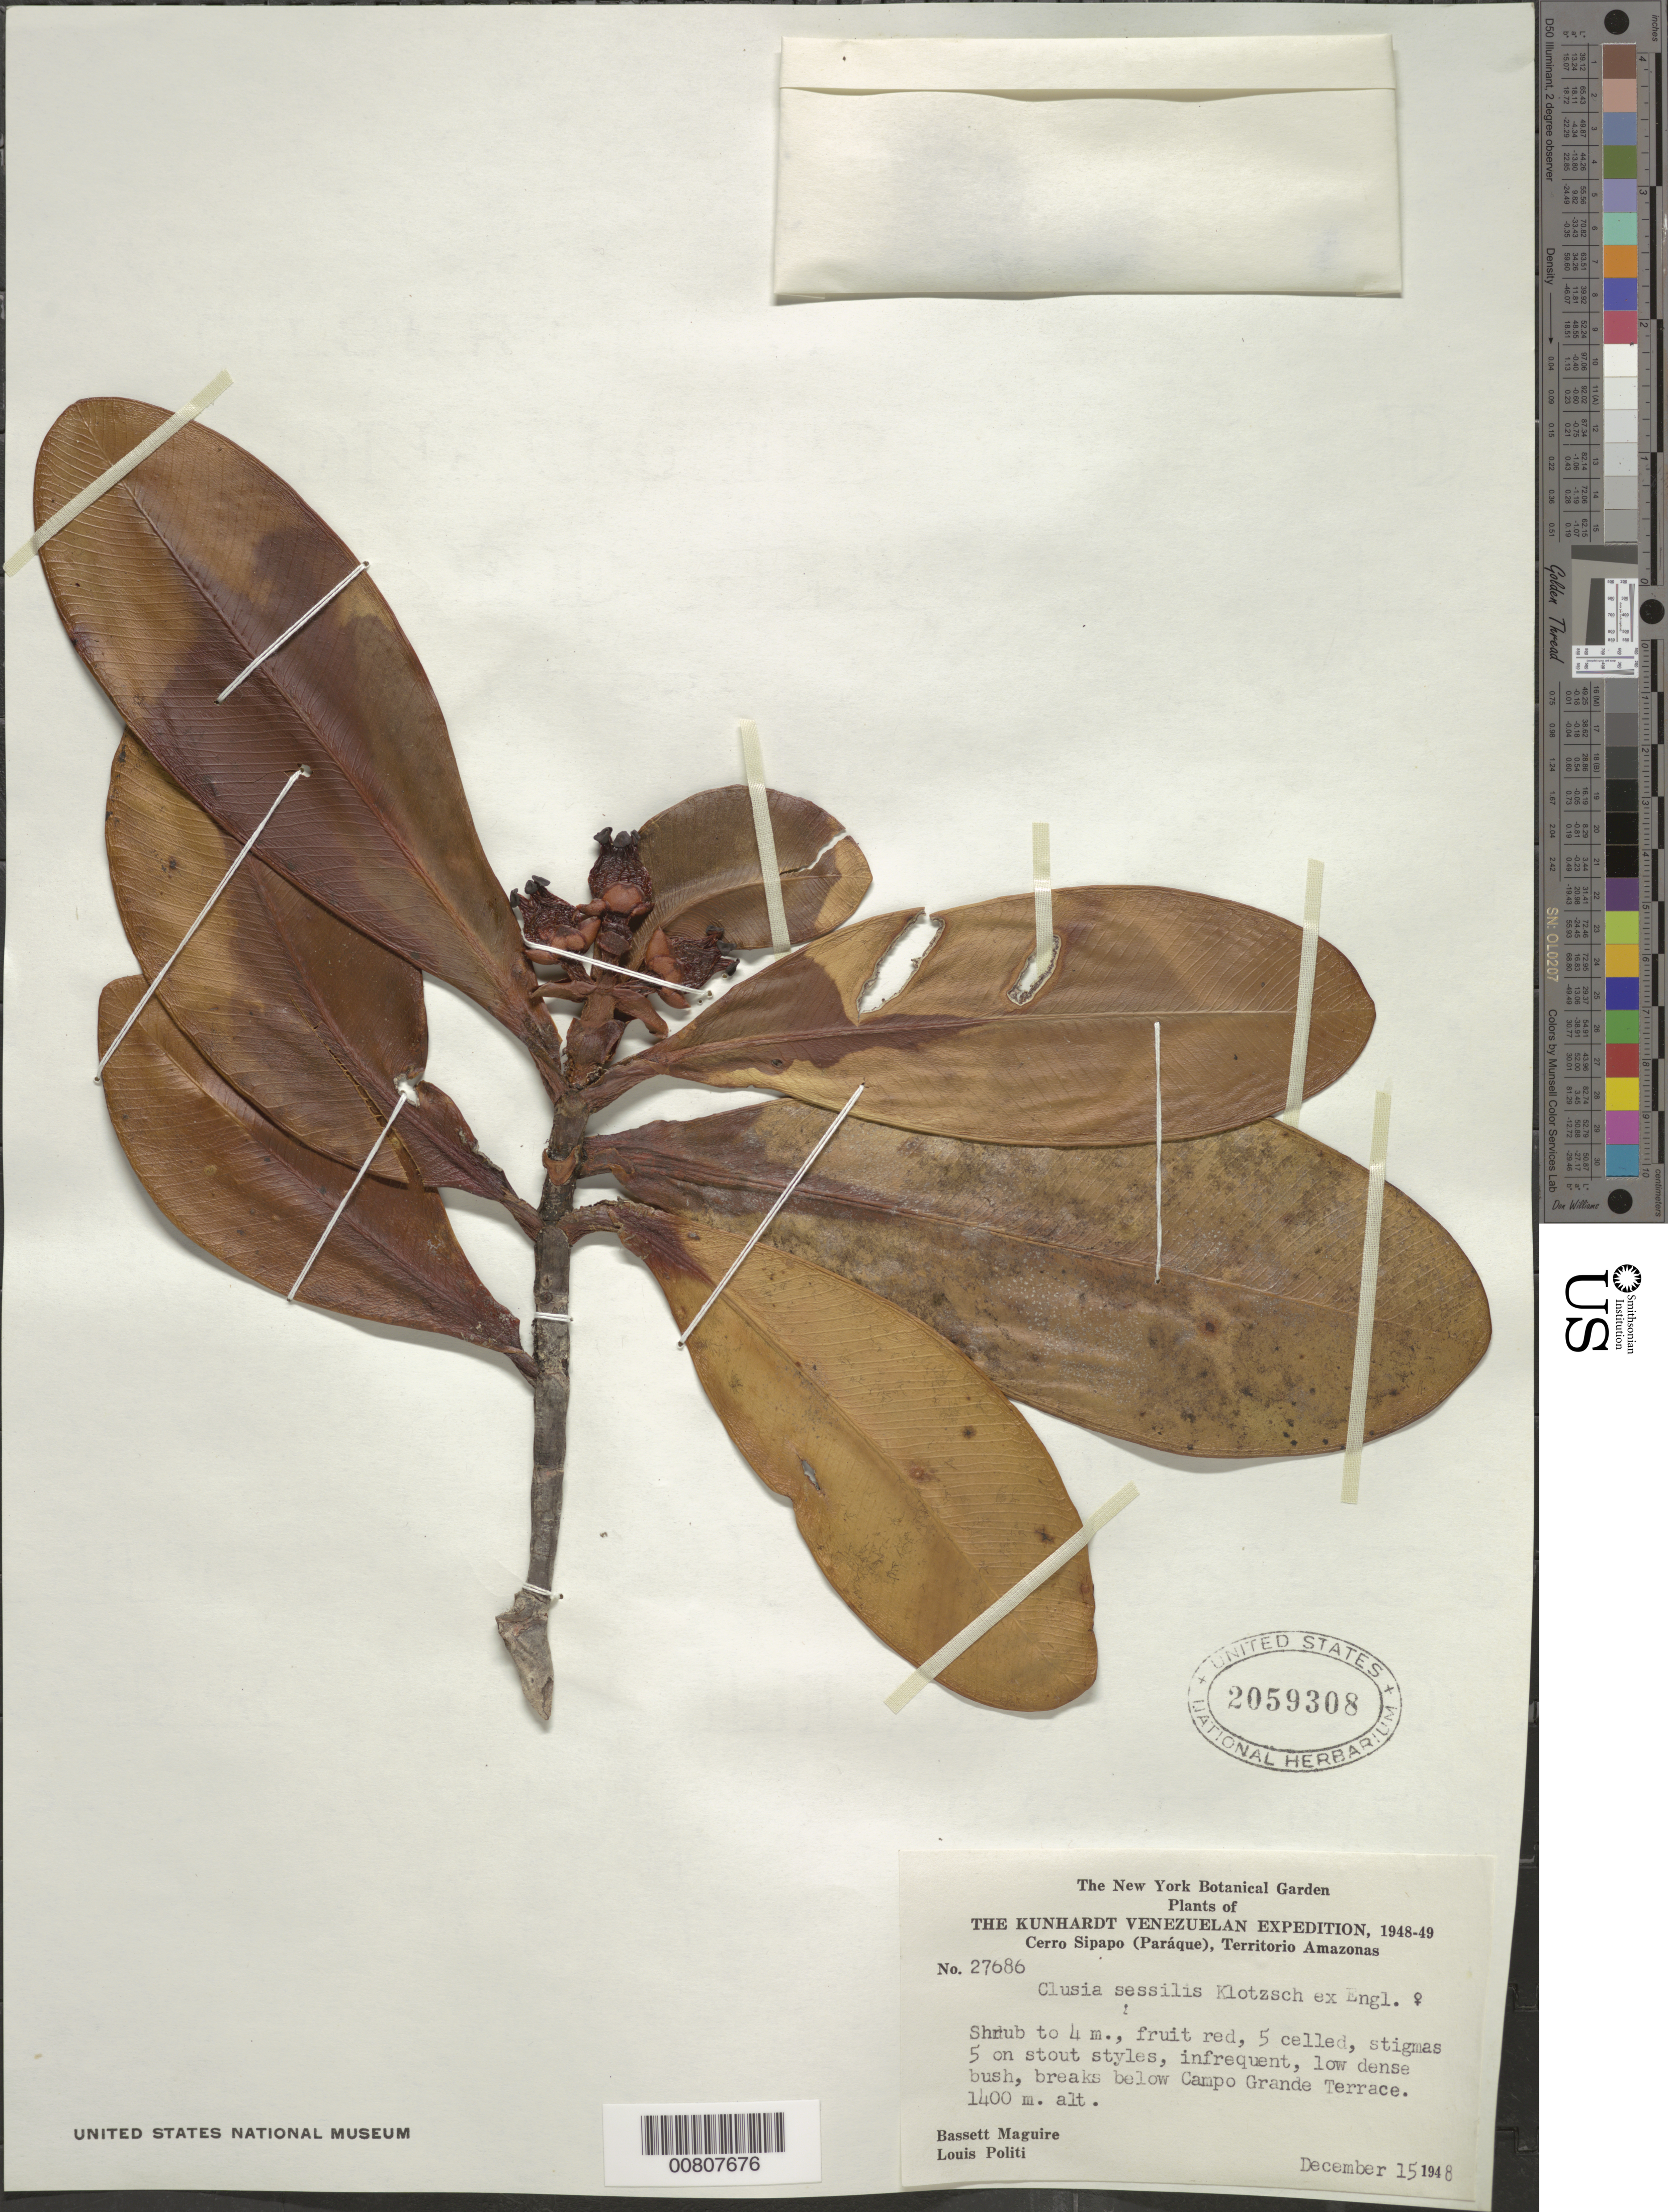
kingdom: Plantae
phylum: Tracheophyta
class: Magnoliopsida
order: Malpighiales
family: Clusiaceae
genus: Clusia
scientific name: Clusia sessilis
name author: Klotzsch ex Engl.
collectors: B. Maguire & L. Politi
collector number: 27686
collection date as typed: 15-Dec-48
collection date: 1948-12-15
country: Venezuela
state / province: Amazonas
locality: Cerro Sipapo (Paráque)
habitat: Low dense bush, breaks below Campo Grande Terrace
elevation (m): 1400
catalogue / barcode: US 2059308